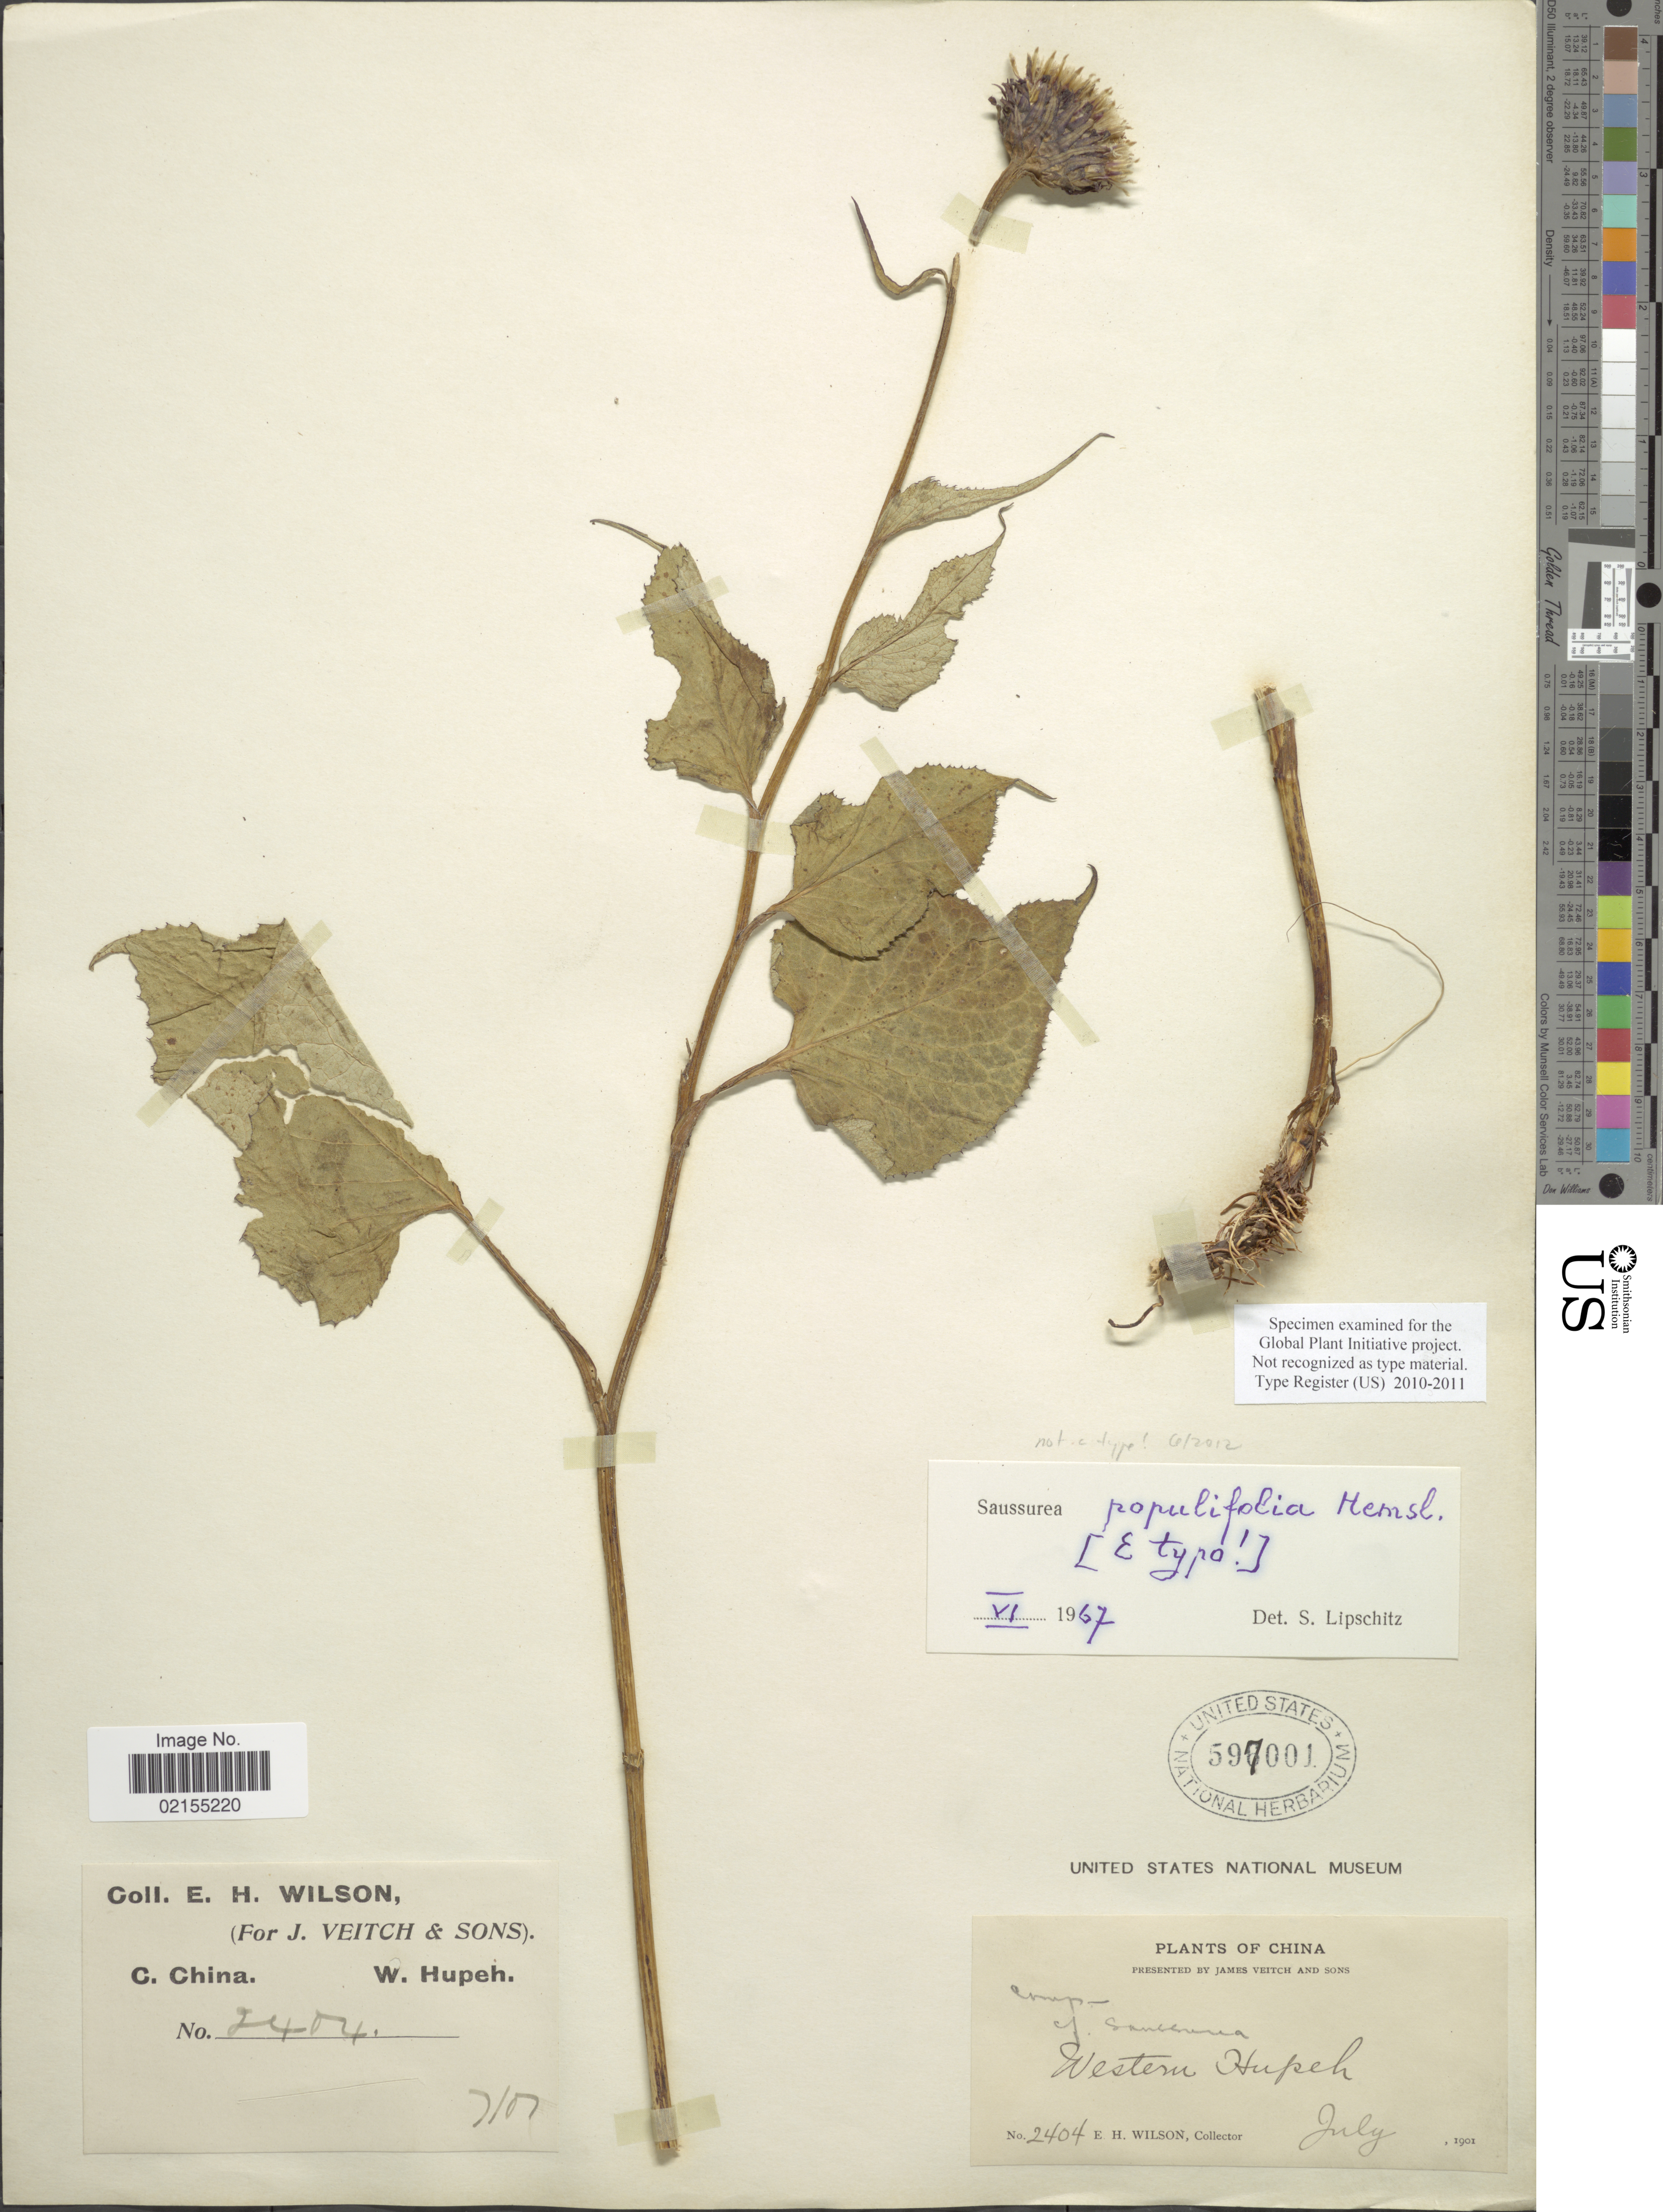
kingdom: Plantae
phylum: Tracheophyta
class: Magnoliopsida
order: Asterales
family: Asteraceae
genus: Saussurea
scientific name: Saussurea populifolia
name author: Hemsl.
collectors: E. Wilson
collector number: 2404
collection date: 1901-07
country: China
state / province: Hubei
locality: Western Hupeh, C. China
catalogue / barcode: US 597001